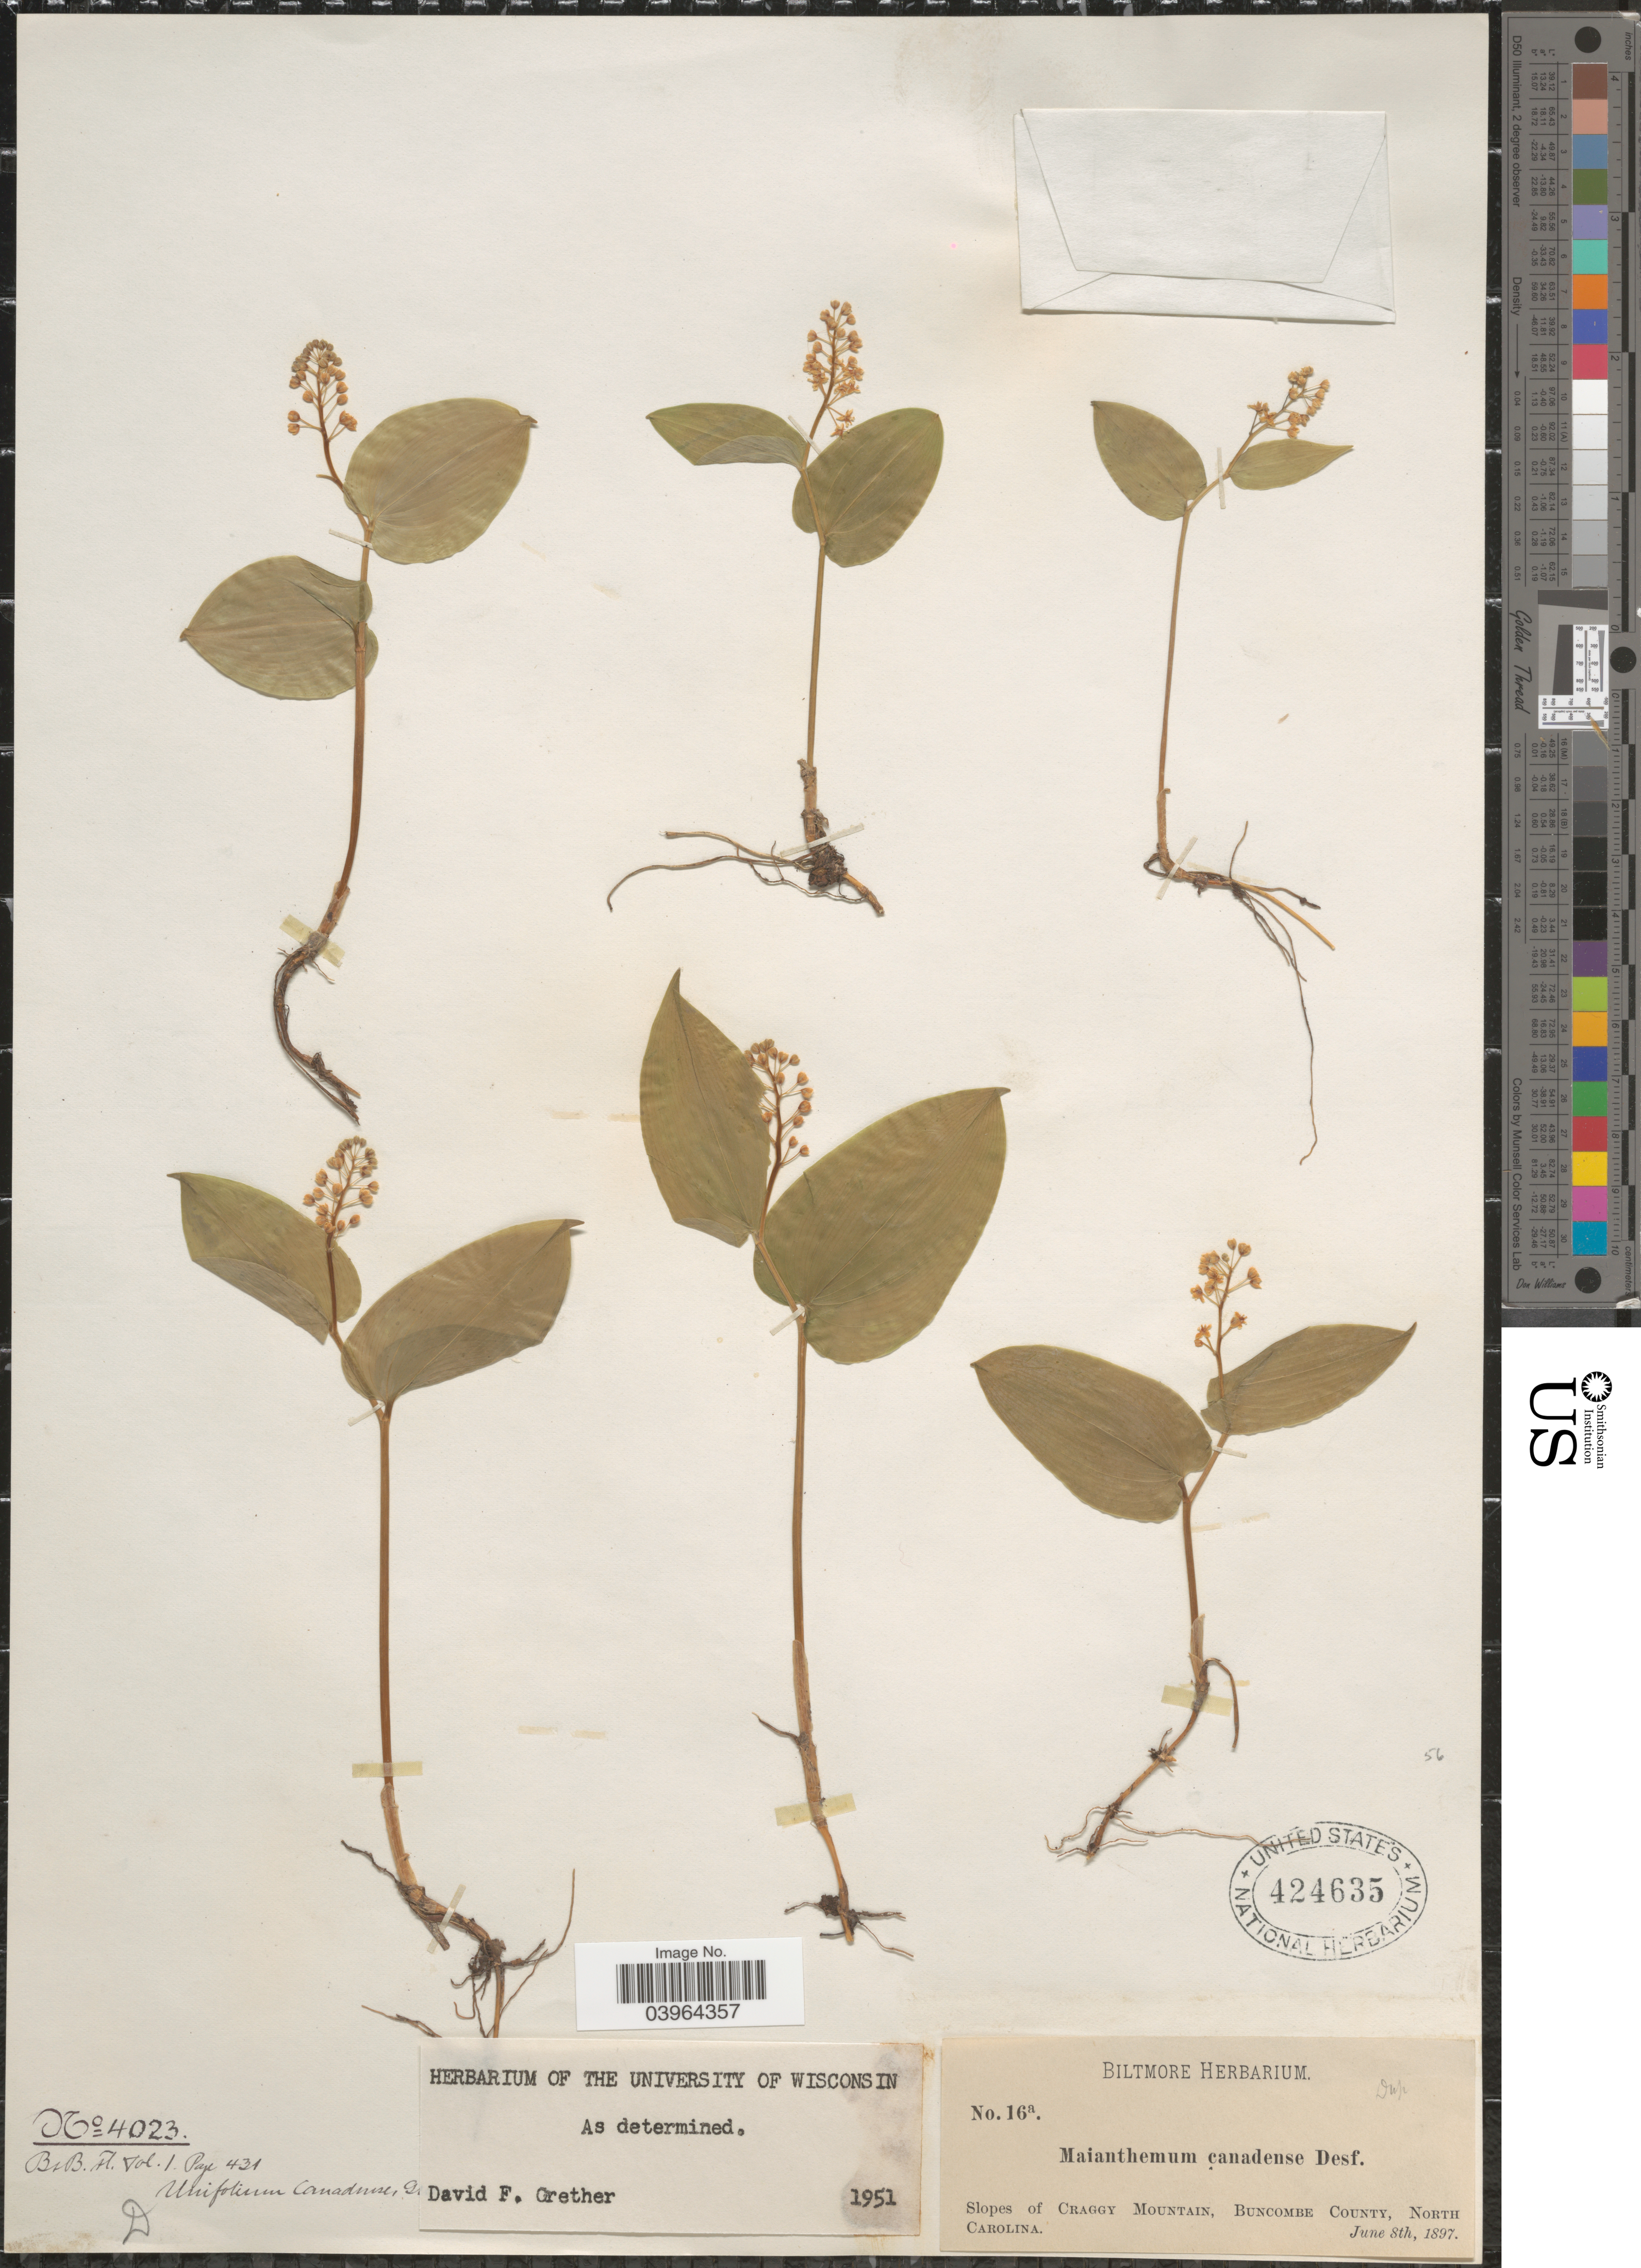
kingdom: Plantae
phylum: Tracheophyta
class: Liliopsida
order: Asparagales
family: Asparagaceae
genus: Maianthemum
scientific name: Maianthemum canadense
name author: Desf.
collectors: ex herb. Biltmore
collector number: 16a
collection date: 1897-06-08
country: United States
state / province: North Carolina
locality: Slopes of Craggy Mountain, Buncombe County.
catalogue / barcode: US 424635